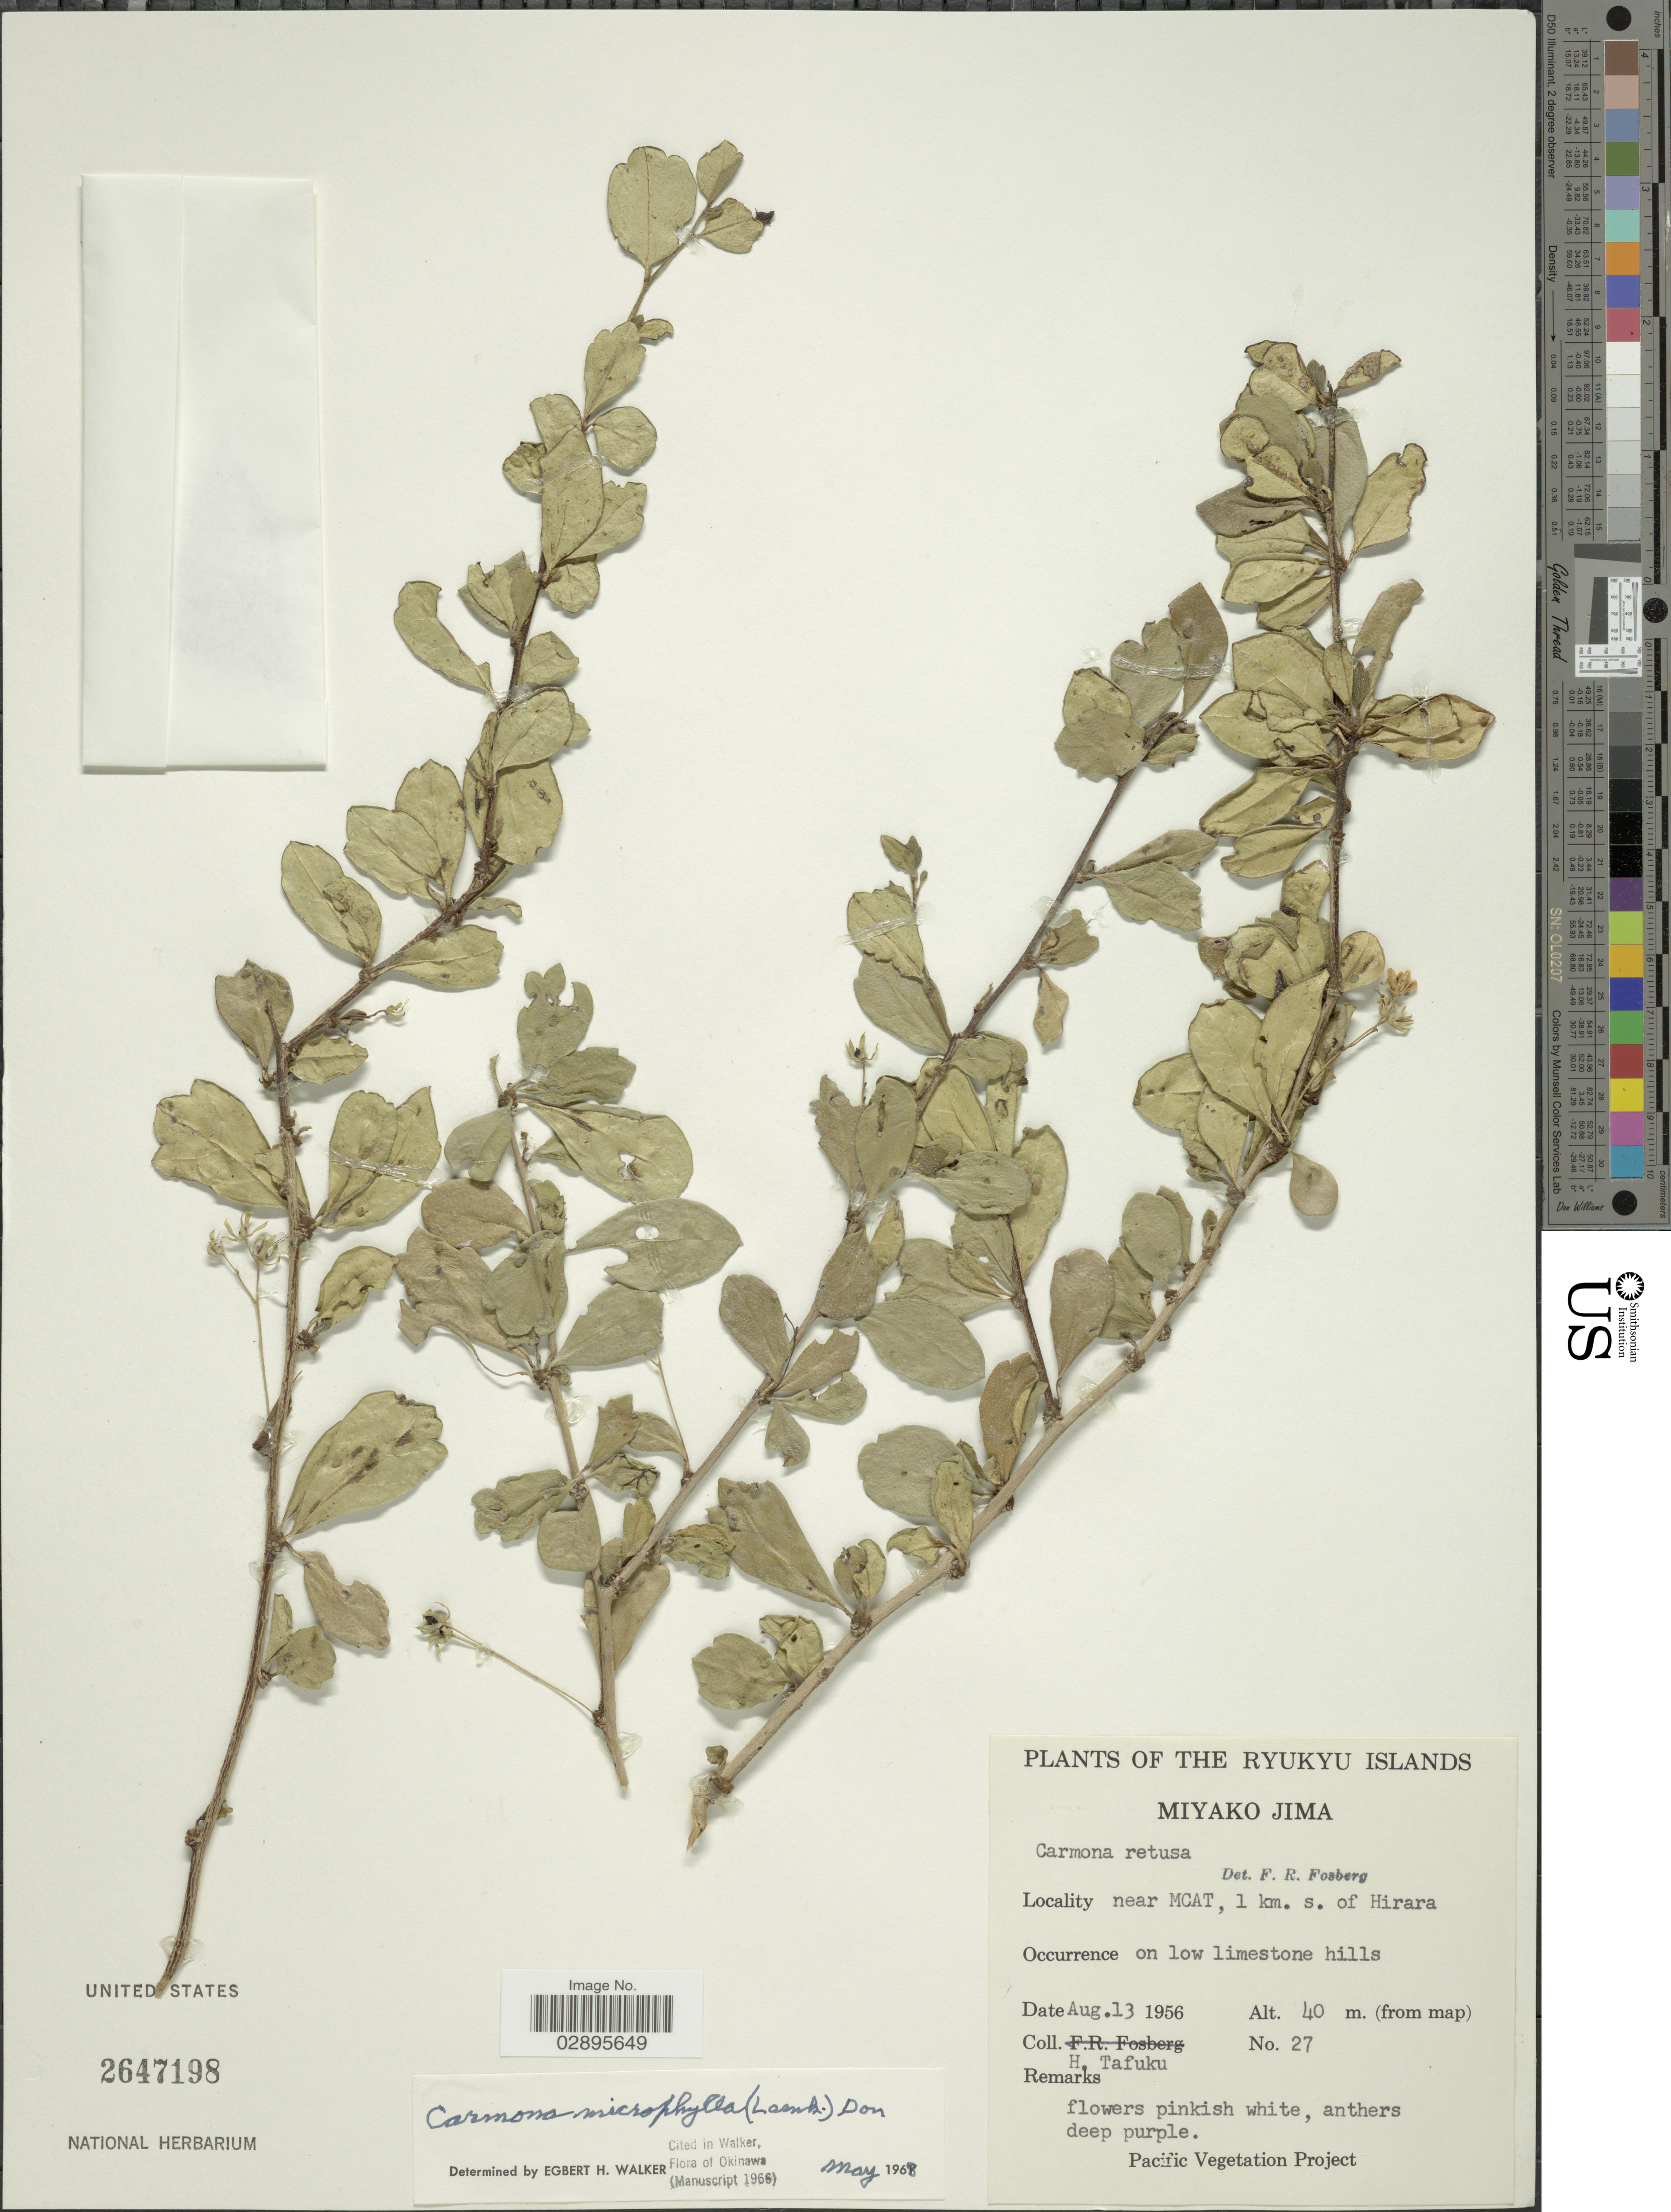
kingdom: Plantae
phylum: Tracheophyta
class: Magnoliopsida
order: Boraginales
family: Ehretiaceae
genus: Ehretia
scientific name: Ehretia microphylla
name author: Lam.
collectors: H. Tafuku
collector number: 27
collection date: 1956-08-13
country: Japan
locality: The Ryukyu Islands. Miyako Jima, near MCAT, 1 km. s. of Hirara.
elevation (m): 40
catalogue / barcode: US 2647198